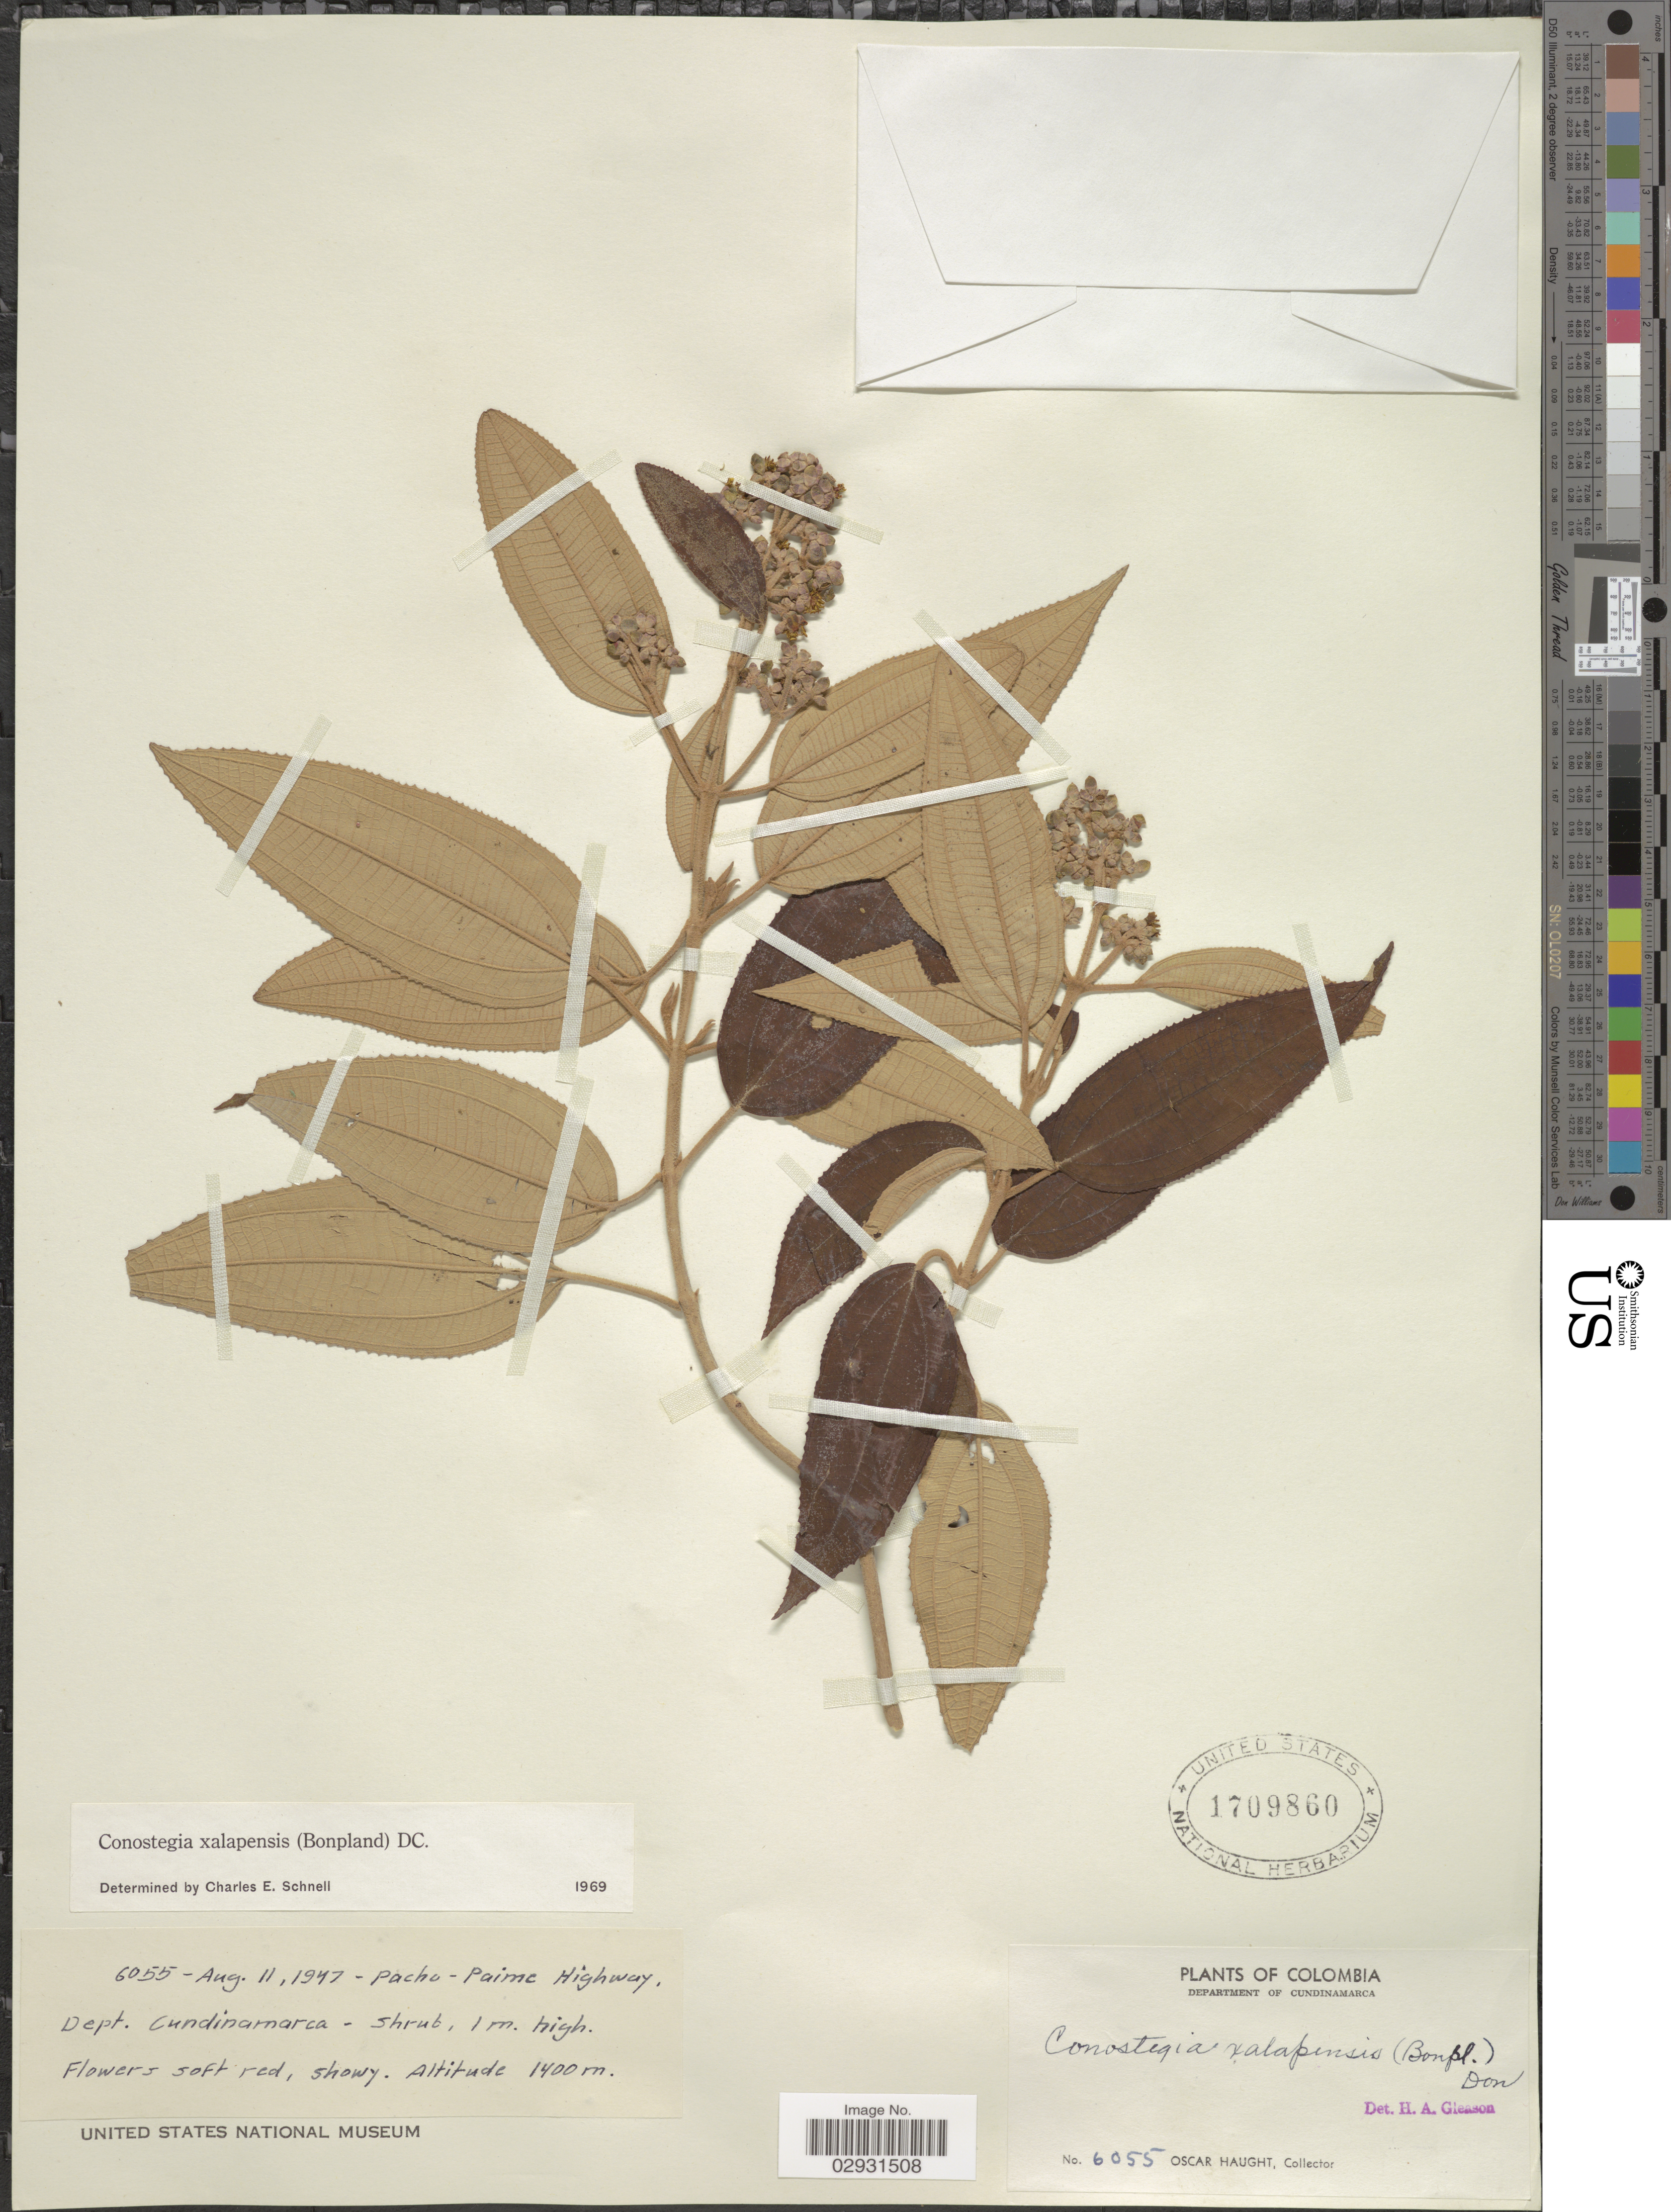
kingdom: Plantae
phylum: Tracheophyta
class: Magnoliopsida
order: Myrtales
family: Melastomataceae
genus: Conostegia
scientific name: Conostegia quadrangularis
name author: Schltdl. ex Steud.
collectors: O. L. Haught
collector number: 6055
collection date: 1947-08-11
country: Colombia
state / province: Cundinamarca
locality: Pacho - Paime Highway, Dept. Cundinamarca.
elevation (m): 1400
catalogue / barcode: US 1709860